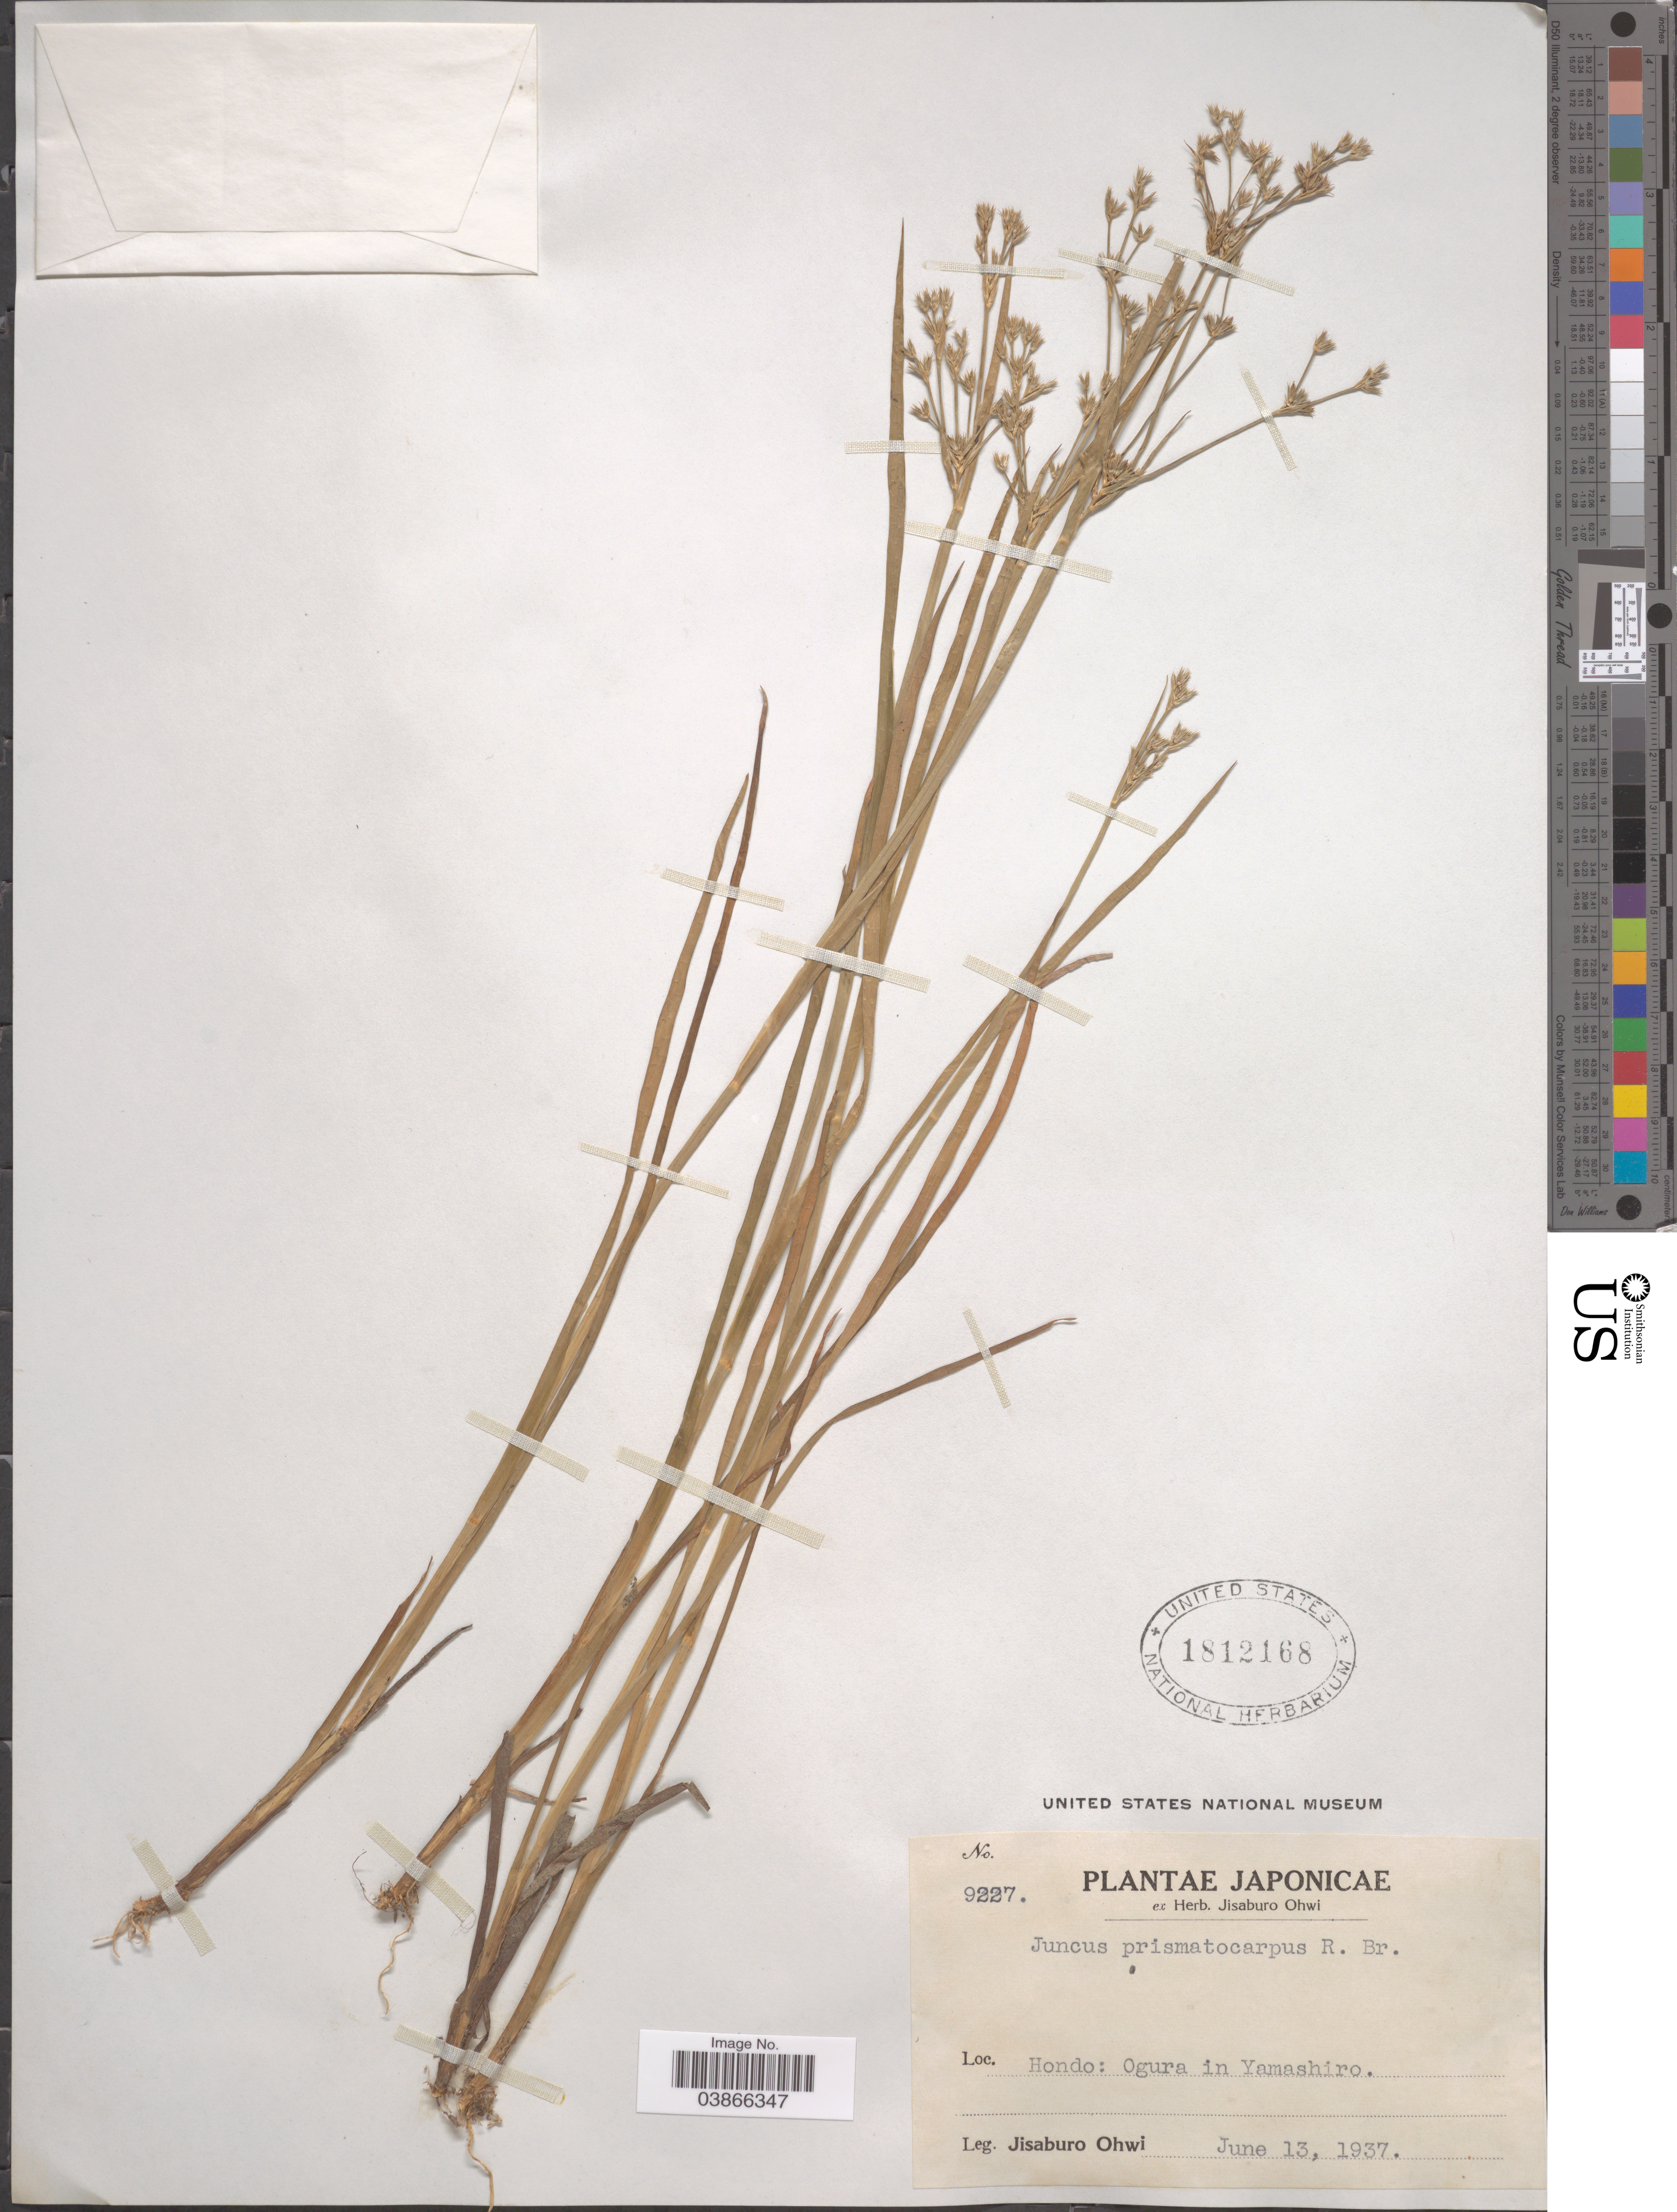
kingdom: Plantae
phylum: Tracheophyta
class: Liliopsida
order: Poales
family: Juncaceae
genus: Juncus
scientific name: Juncus prismatocarpus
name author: R. Br.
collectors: J. Ohwi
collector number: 9227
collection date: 1937-06-13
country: Japan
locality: Hondo: Ogura prope Yamashiro.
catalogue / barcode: US 1812168